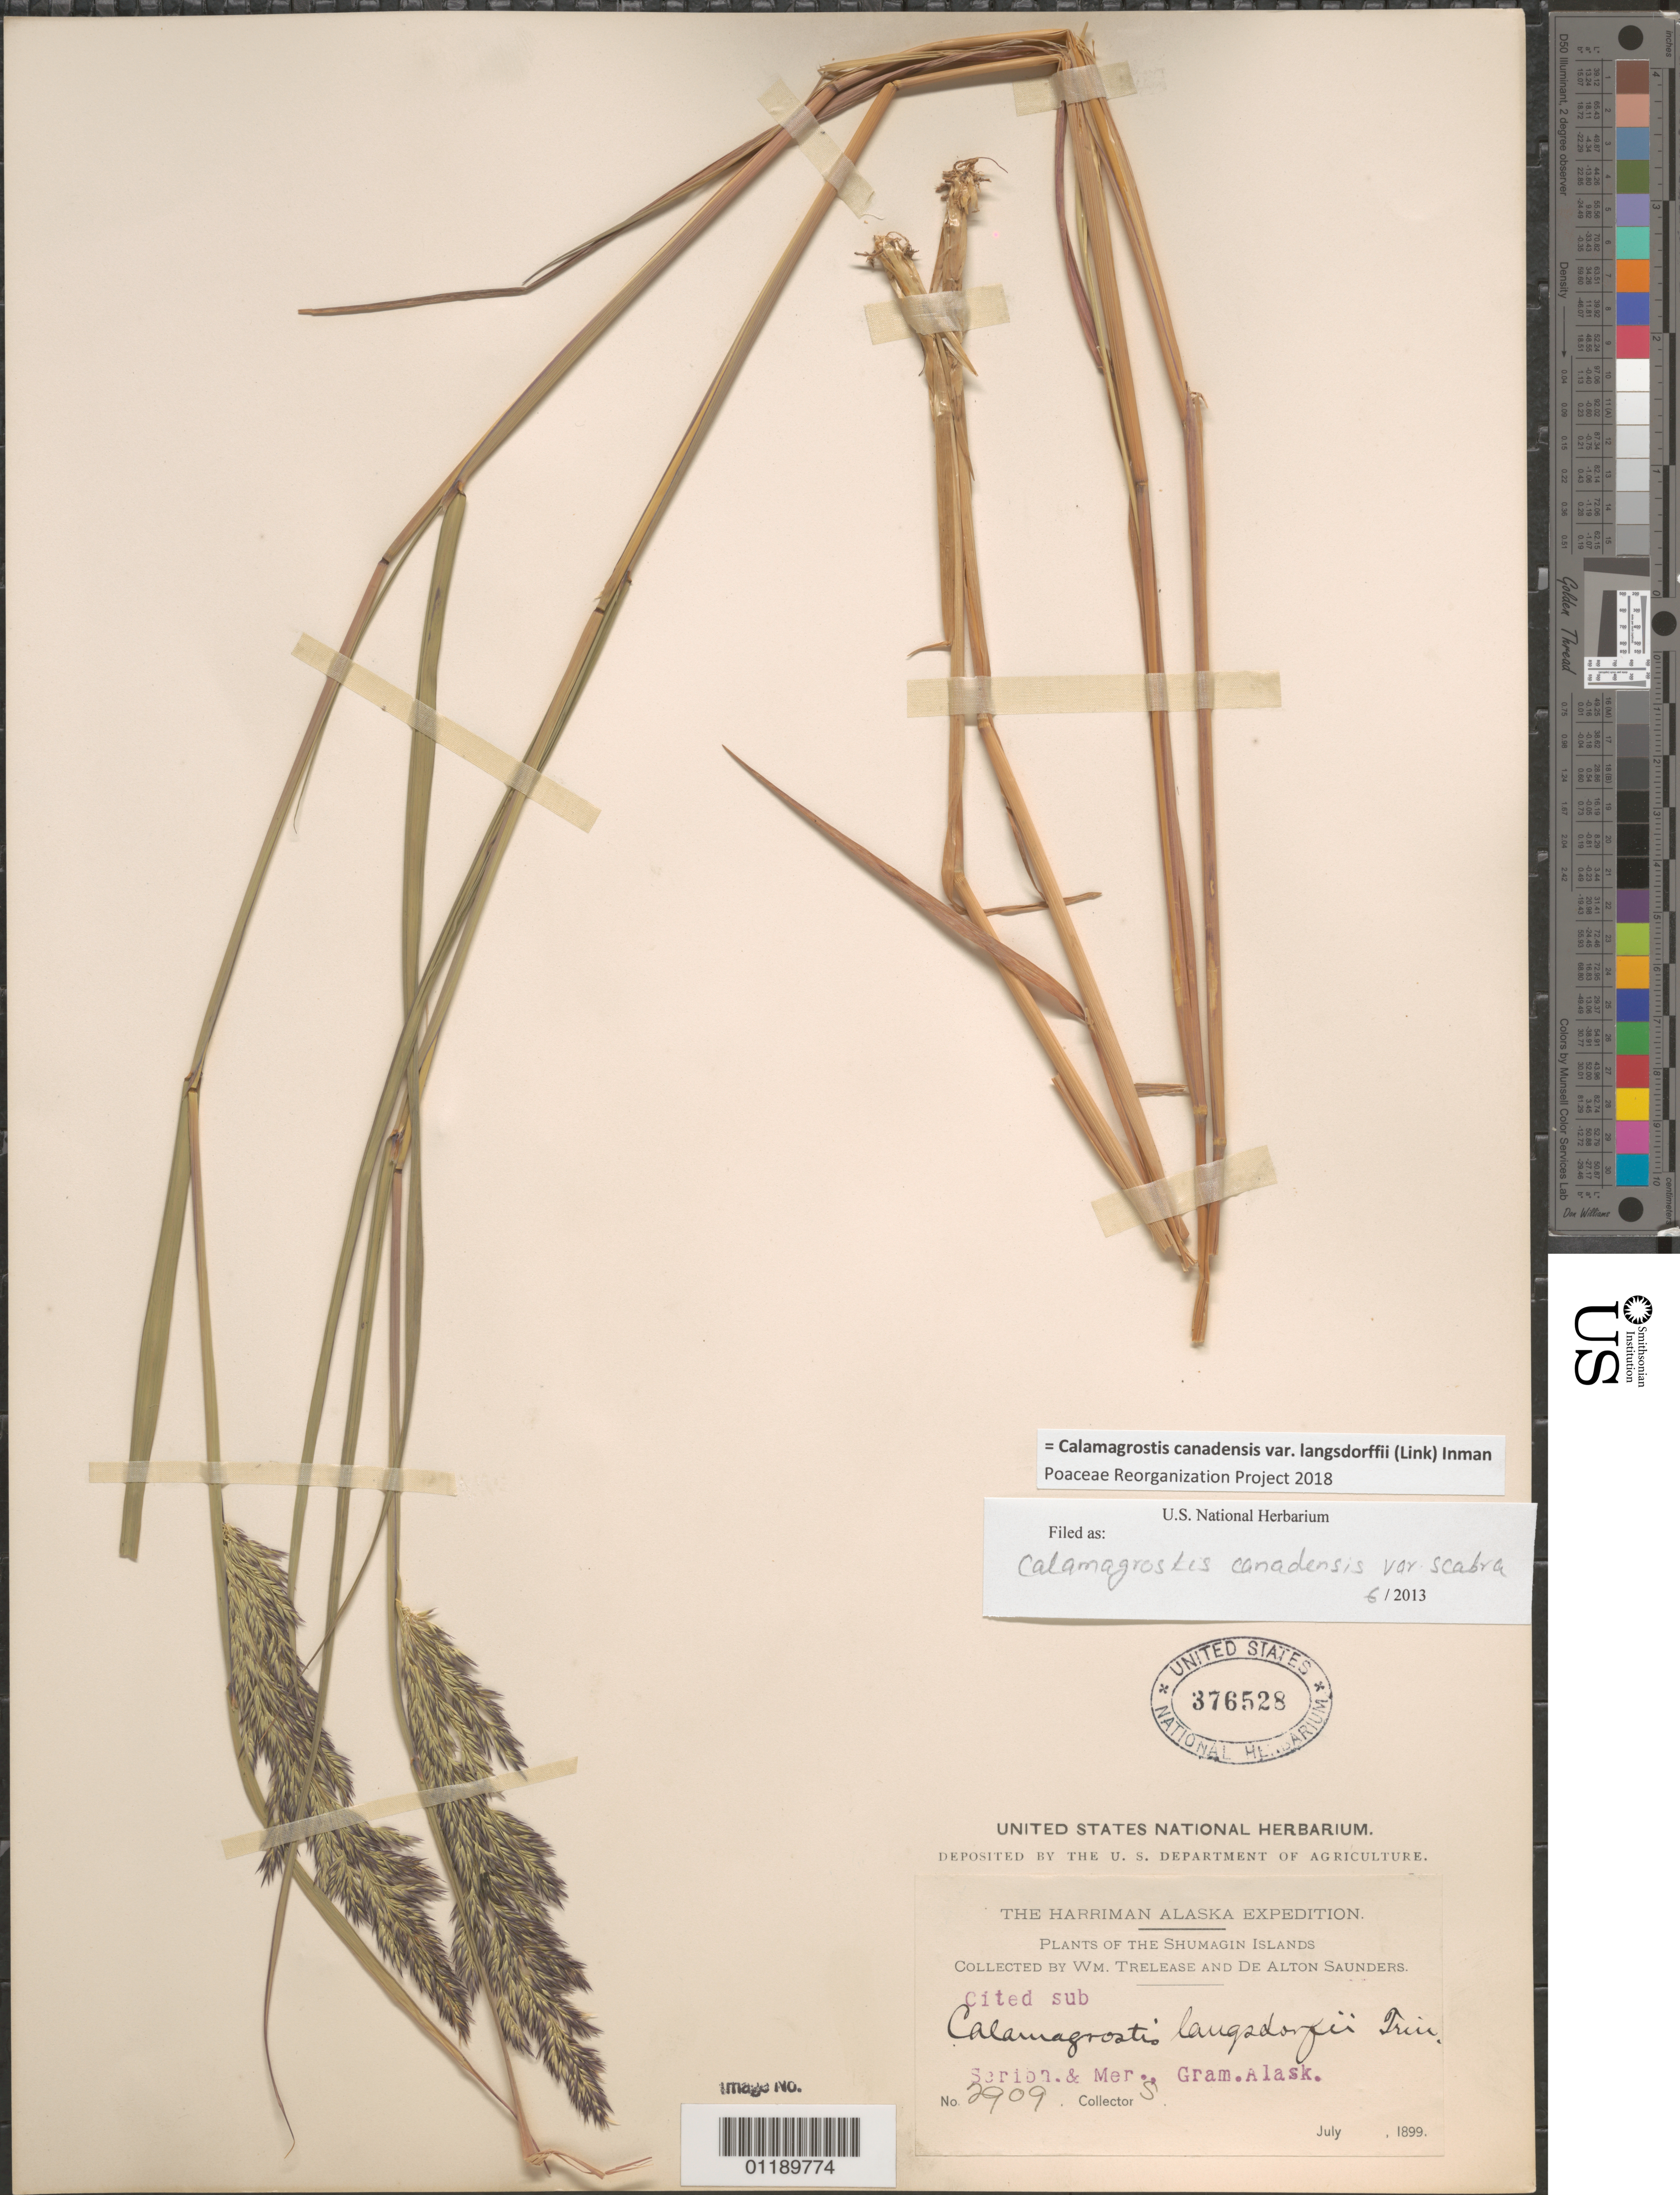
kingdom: Plantae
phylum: Tracheophyta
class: Liliopsida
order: Poales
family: Poaceae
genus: Calamagrostis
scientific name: Calamagrostis canadensis var. langsdorffii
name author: (Link) Inman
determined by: Poaceae Reorganization Project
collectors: W. Trelease & D. Saunders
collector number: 2909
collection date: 1899-07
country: United States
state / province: Alaska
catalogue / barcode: US 376528